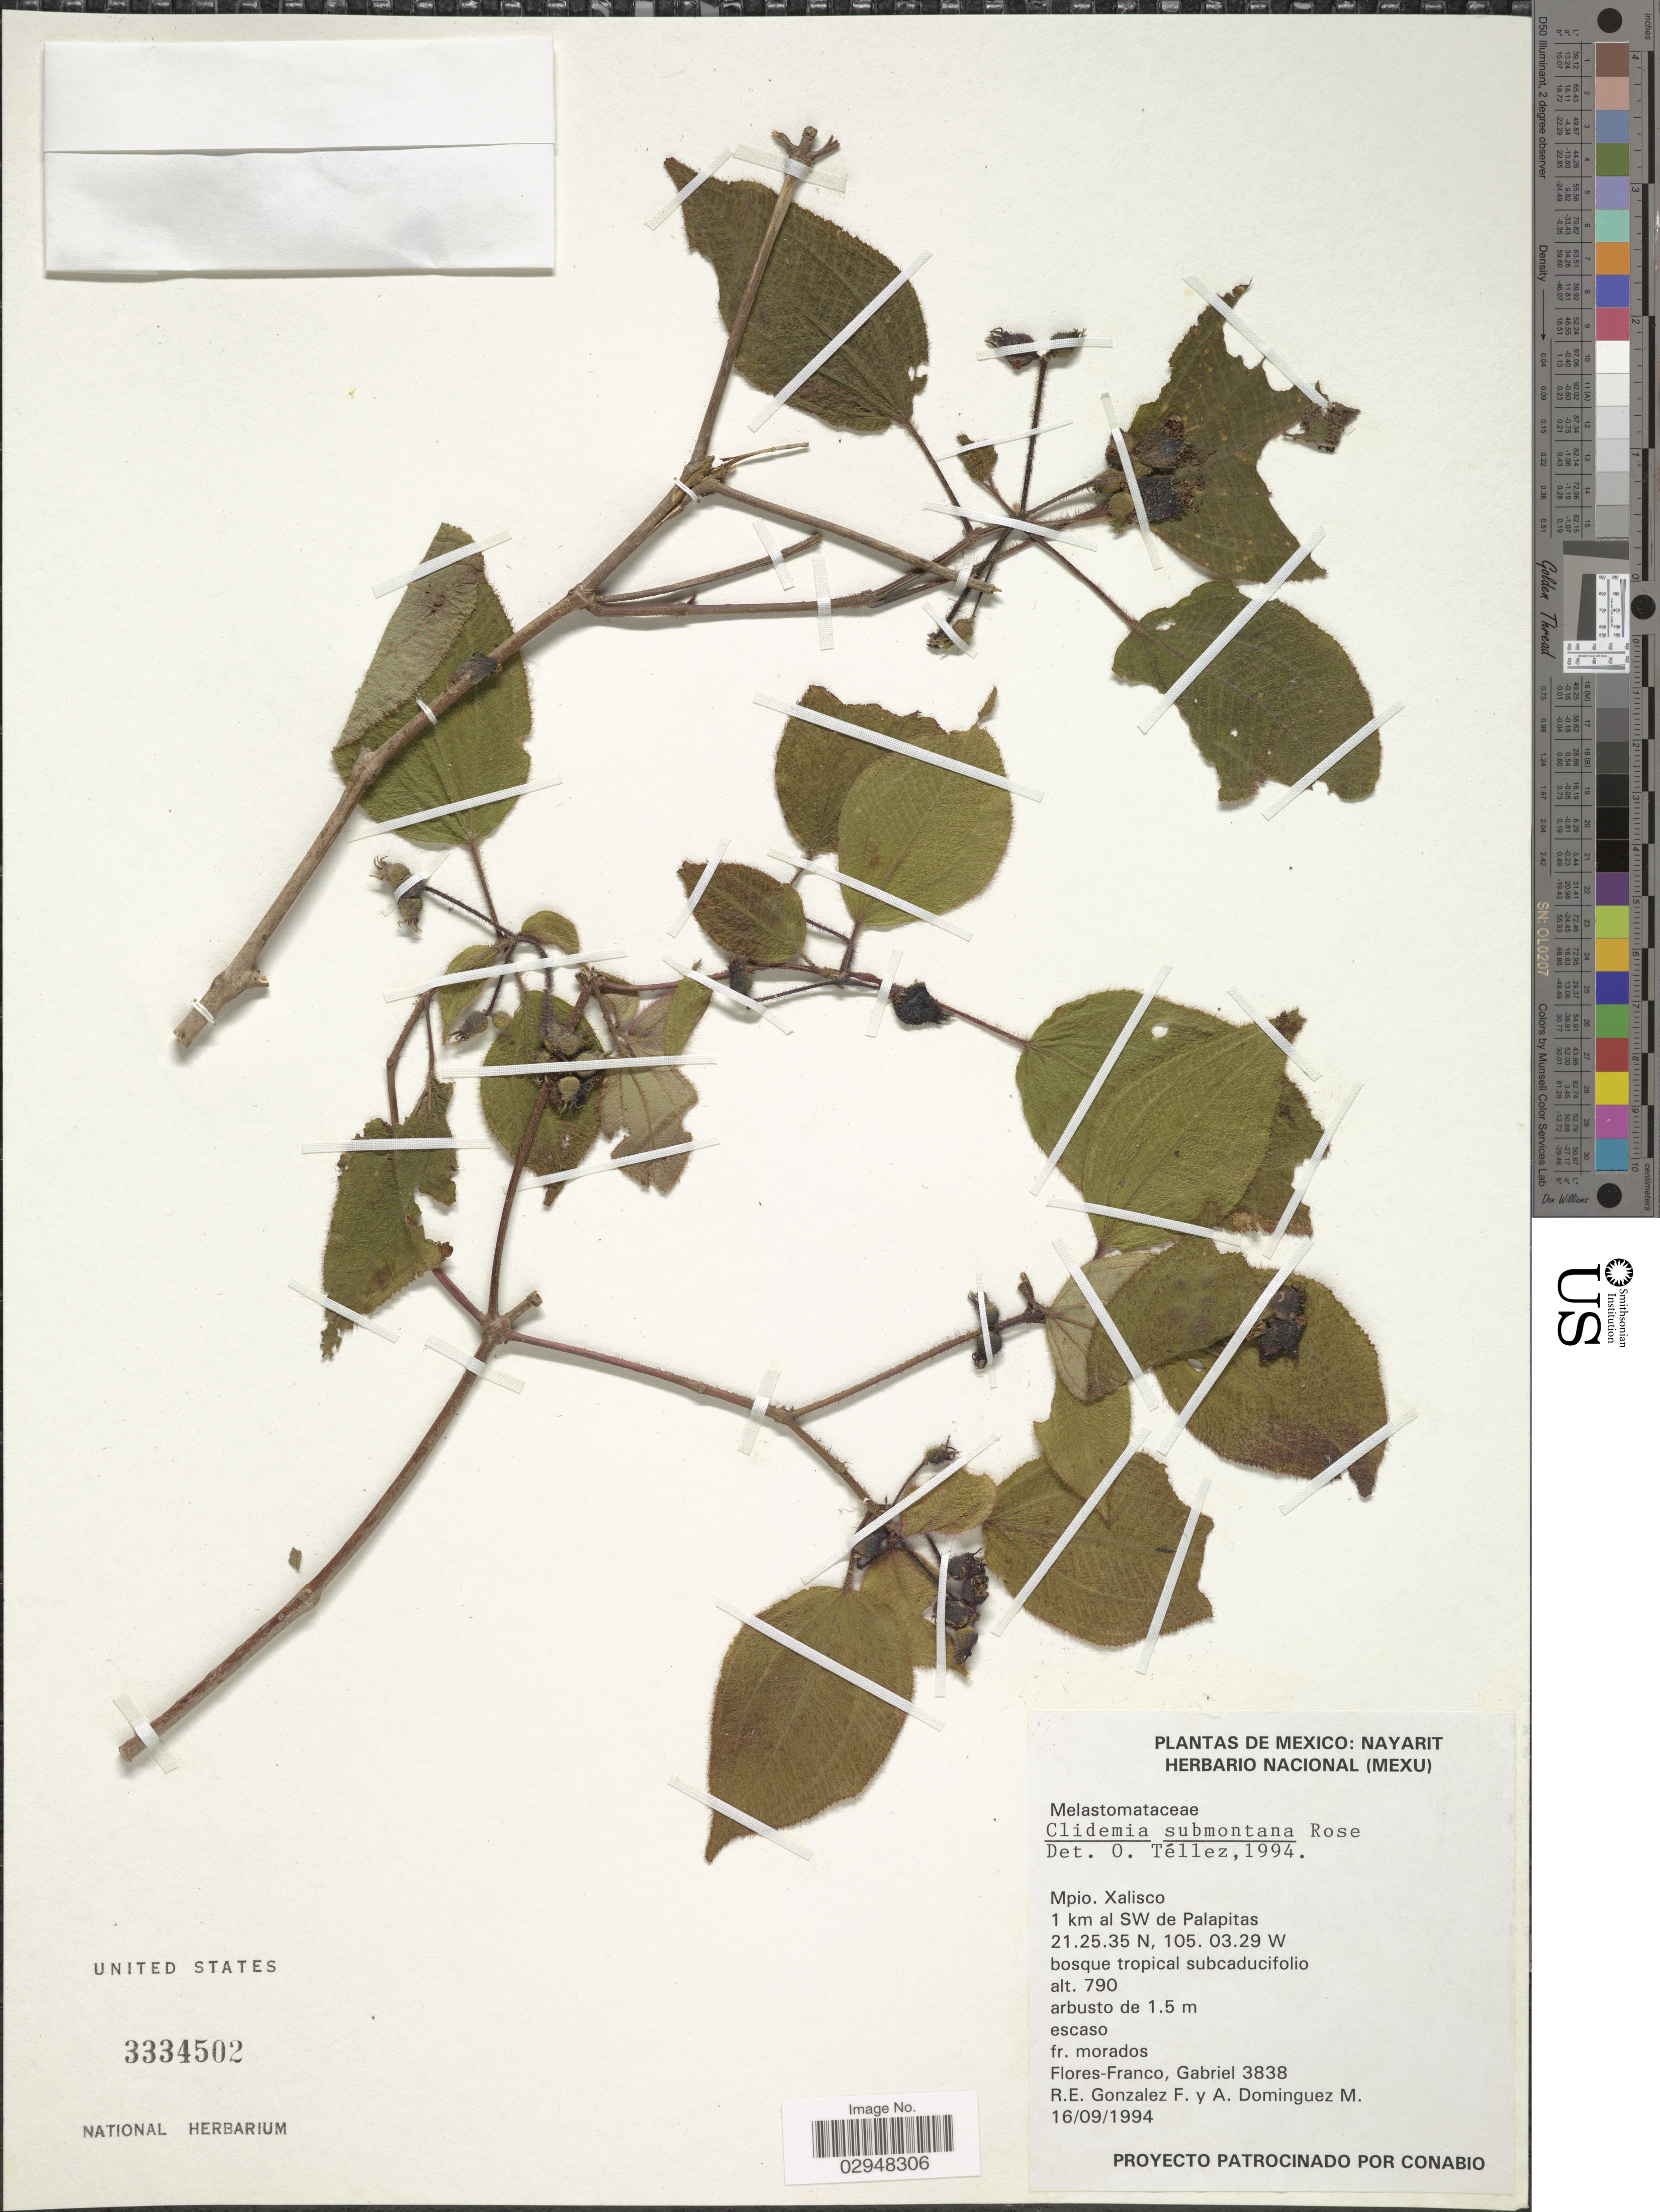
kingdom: Plantae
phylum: Tracheophyta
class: Magnoliopsida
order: Myrtales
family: Melastomataceae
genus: Clidemia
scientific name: Clidemia submontana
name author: Rose ex Gleason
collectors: G. Flores F., R. E. Gonzalez F. & A. Dominguez M.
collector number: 3838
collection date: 1994-09-16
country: Mexico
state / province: Nayarit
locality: Mpio. Xalisco, 1 km al SW de Palapitas.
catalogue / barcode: US 3334502